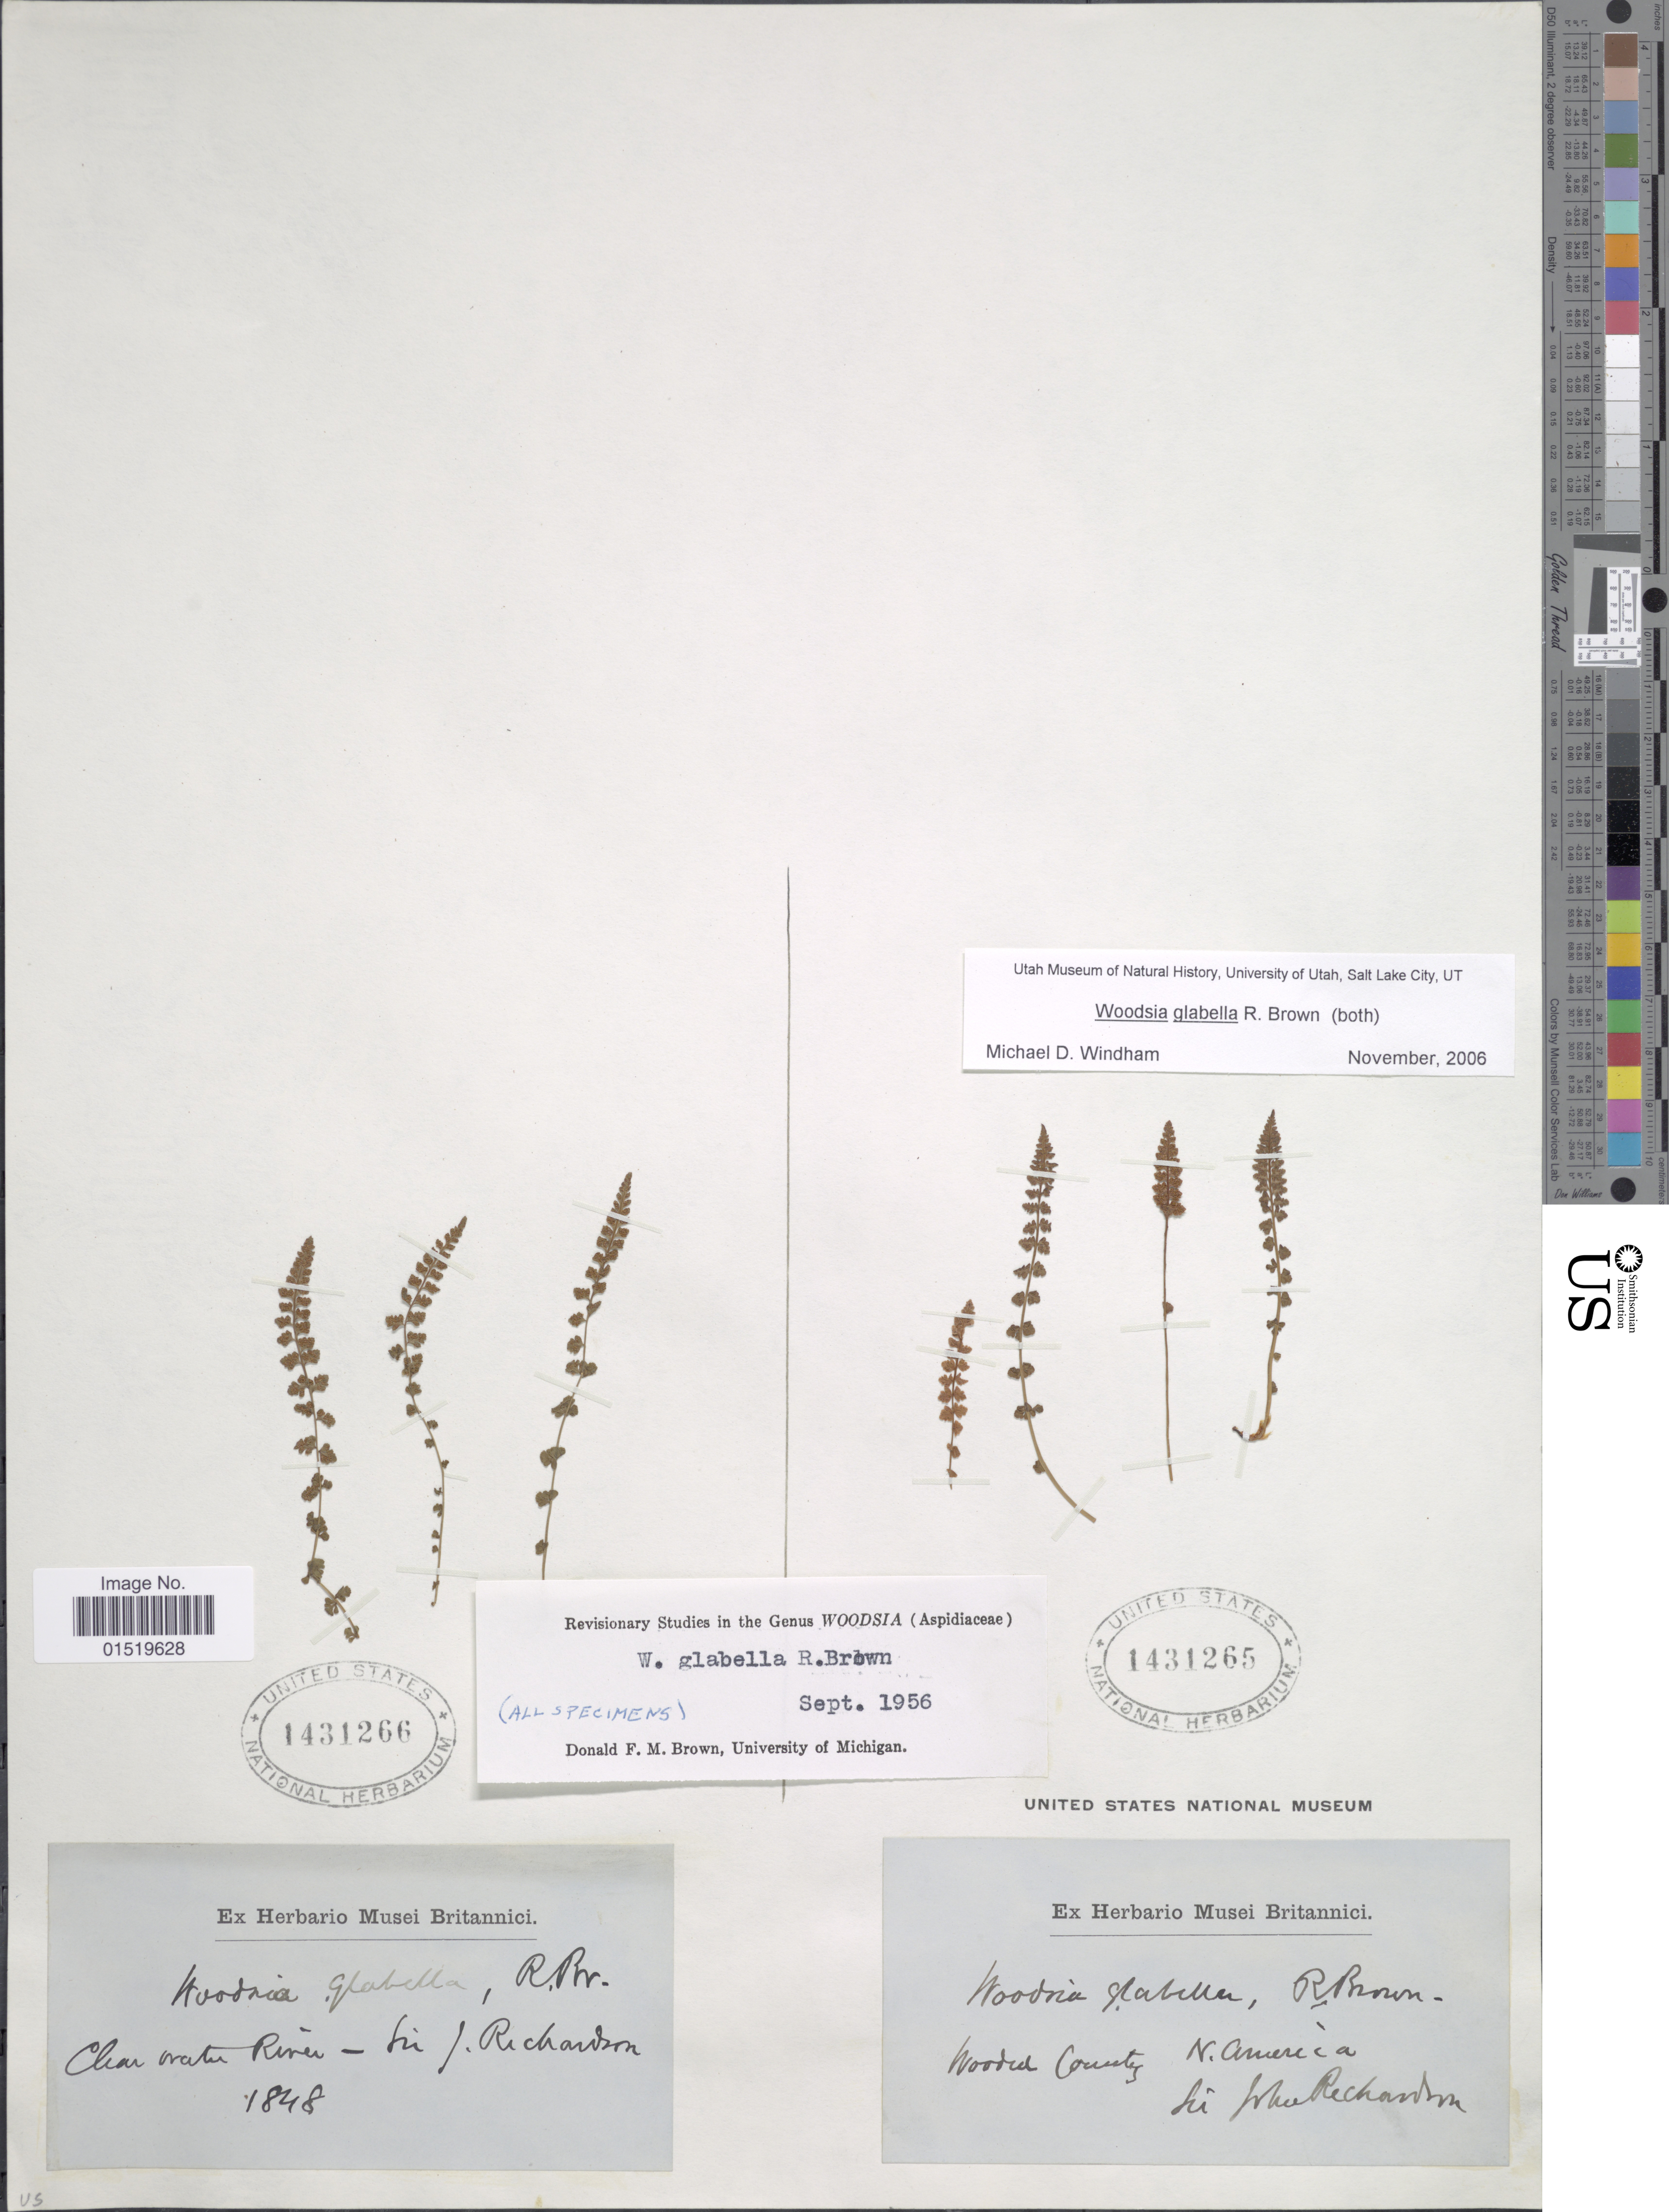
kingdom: Plantae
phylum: Tracheophyta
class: Polypodiopsida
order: Polypodiales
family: Woodsiaceae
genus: Woodsia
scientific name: Woodsia glabella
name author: R. Br.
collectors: J. Richardson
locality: Wooded County N America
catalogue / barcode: US 1431265-2